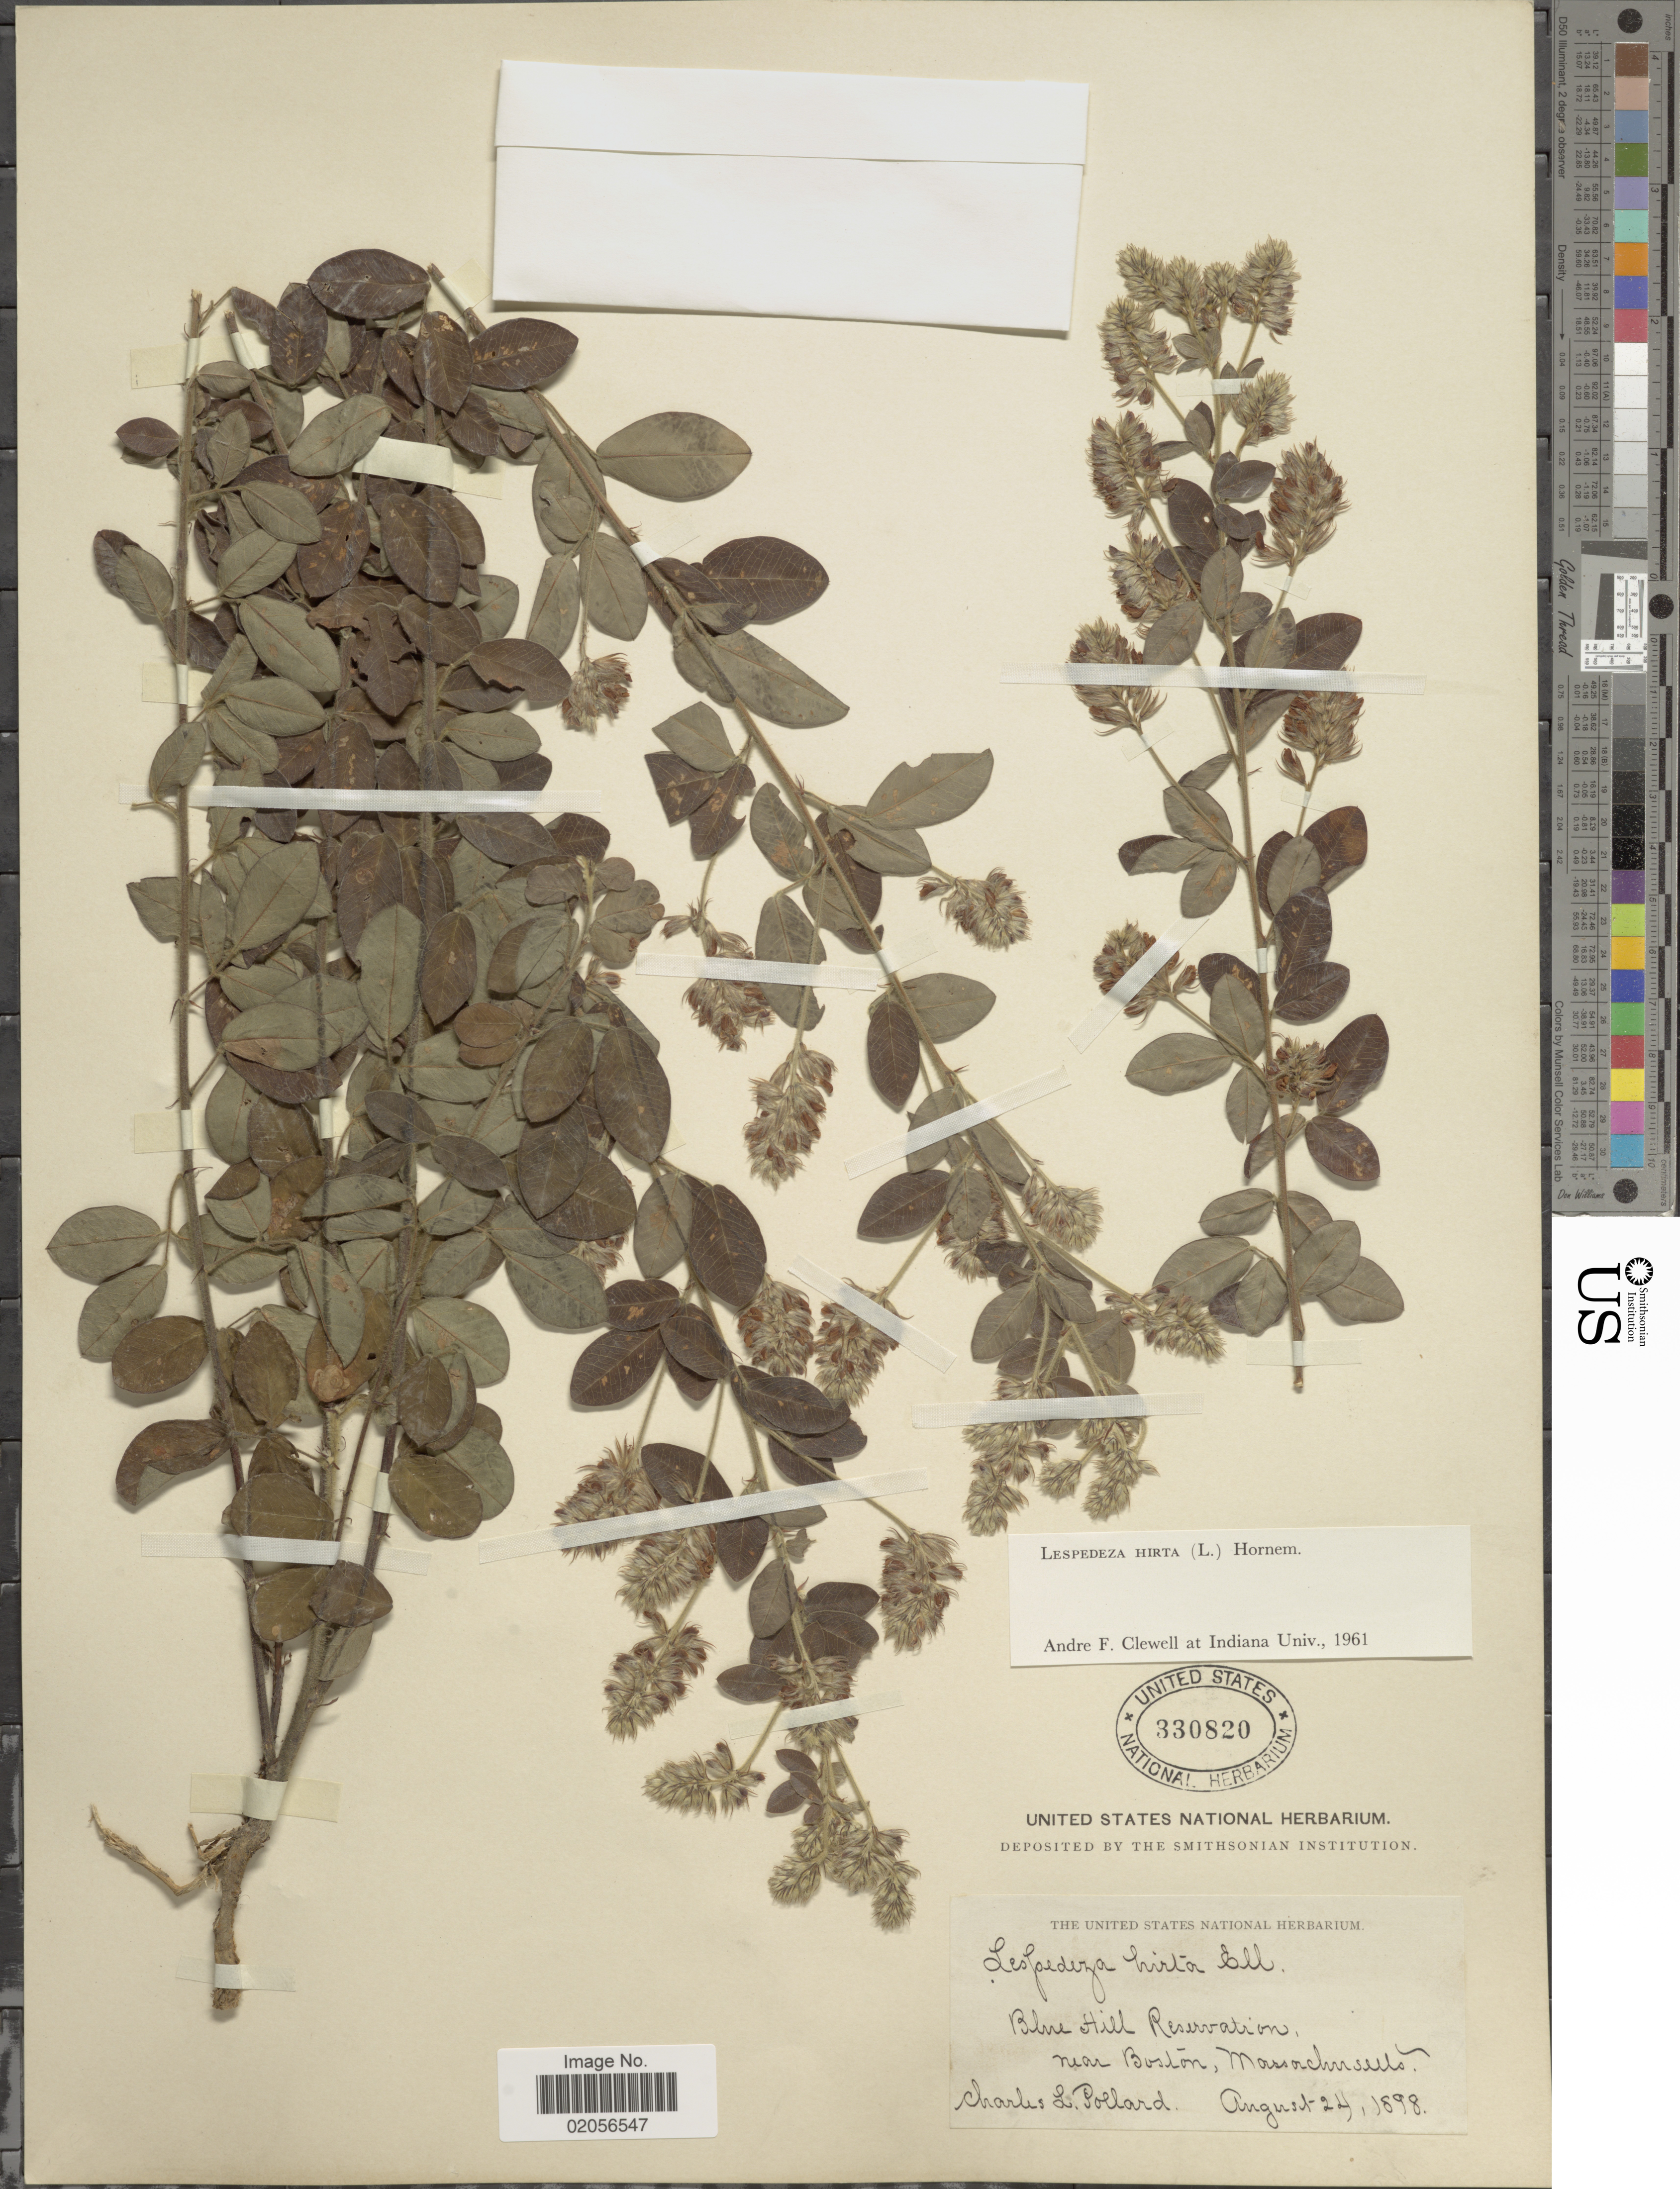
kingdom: Plantae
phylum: Tracheophyta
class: Magnoliopsida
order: Fabales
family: Fabaceae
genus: Lespedeza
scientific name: Lespedeza hirta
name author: (L.) Hornem.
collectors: C. L. Pollard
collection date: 1898-08-24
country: United States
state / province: Massachusetts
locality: Blue Hill Reservation near Boston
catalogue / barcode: US 330820